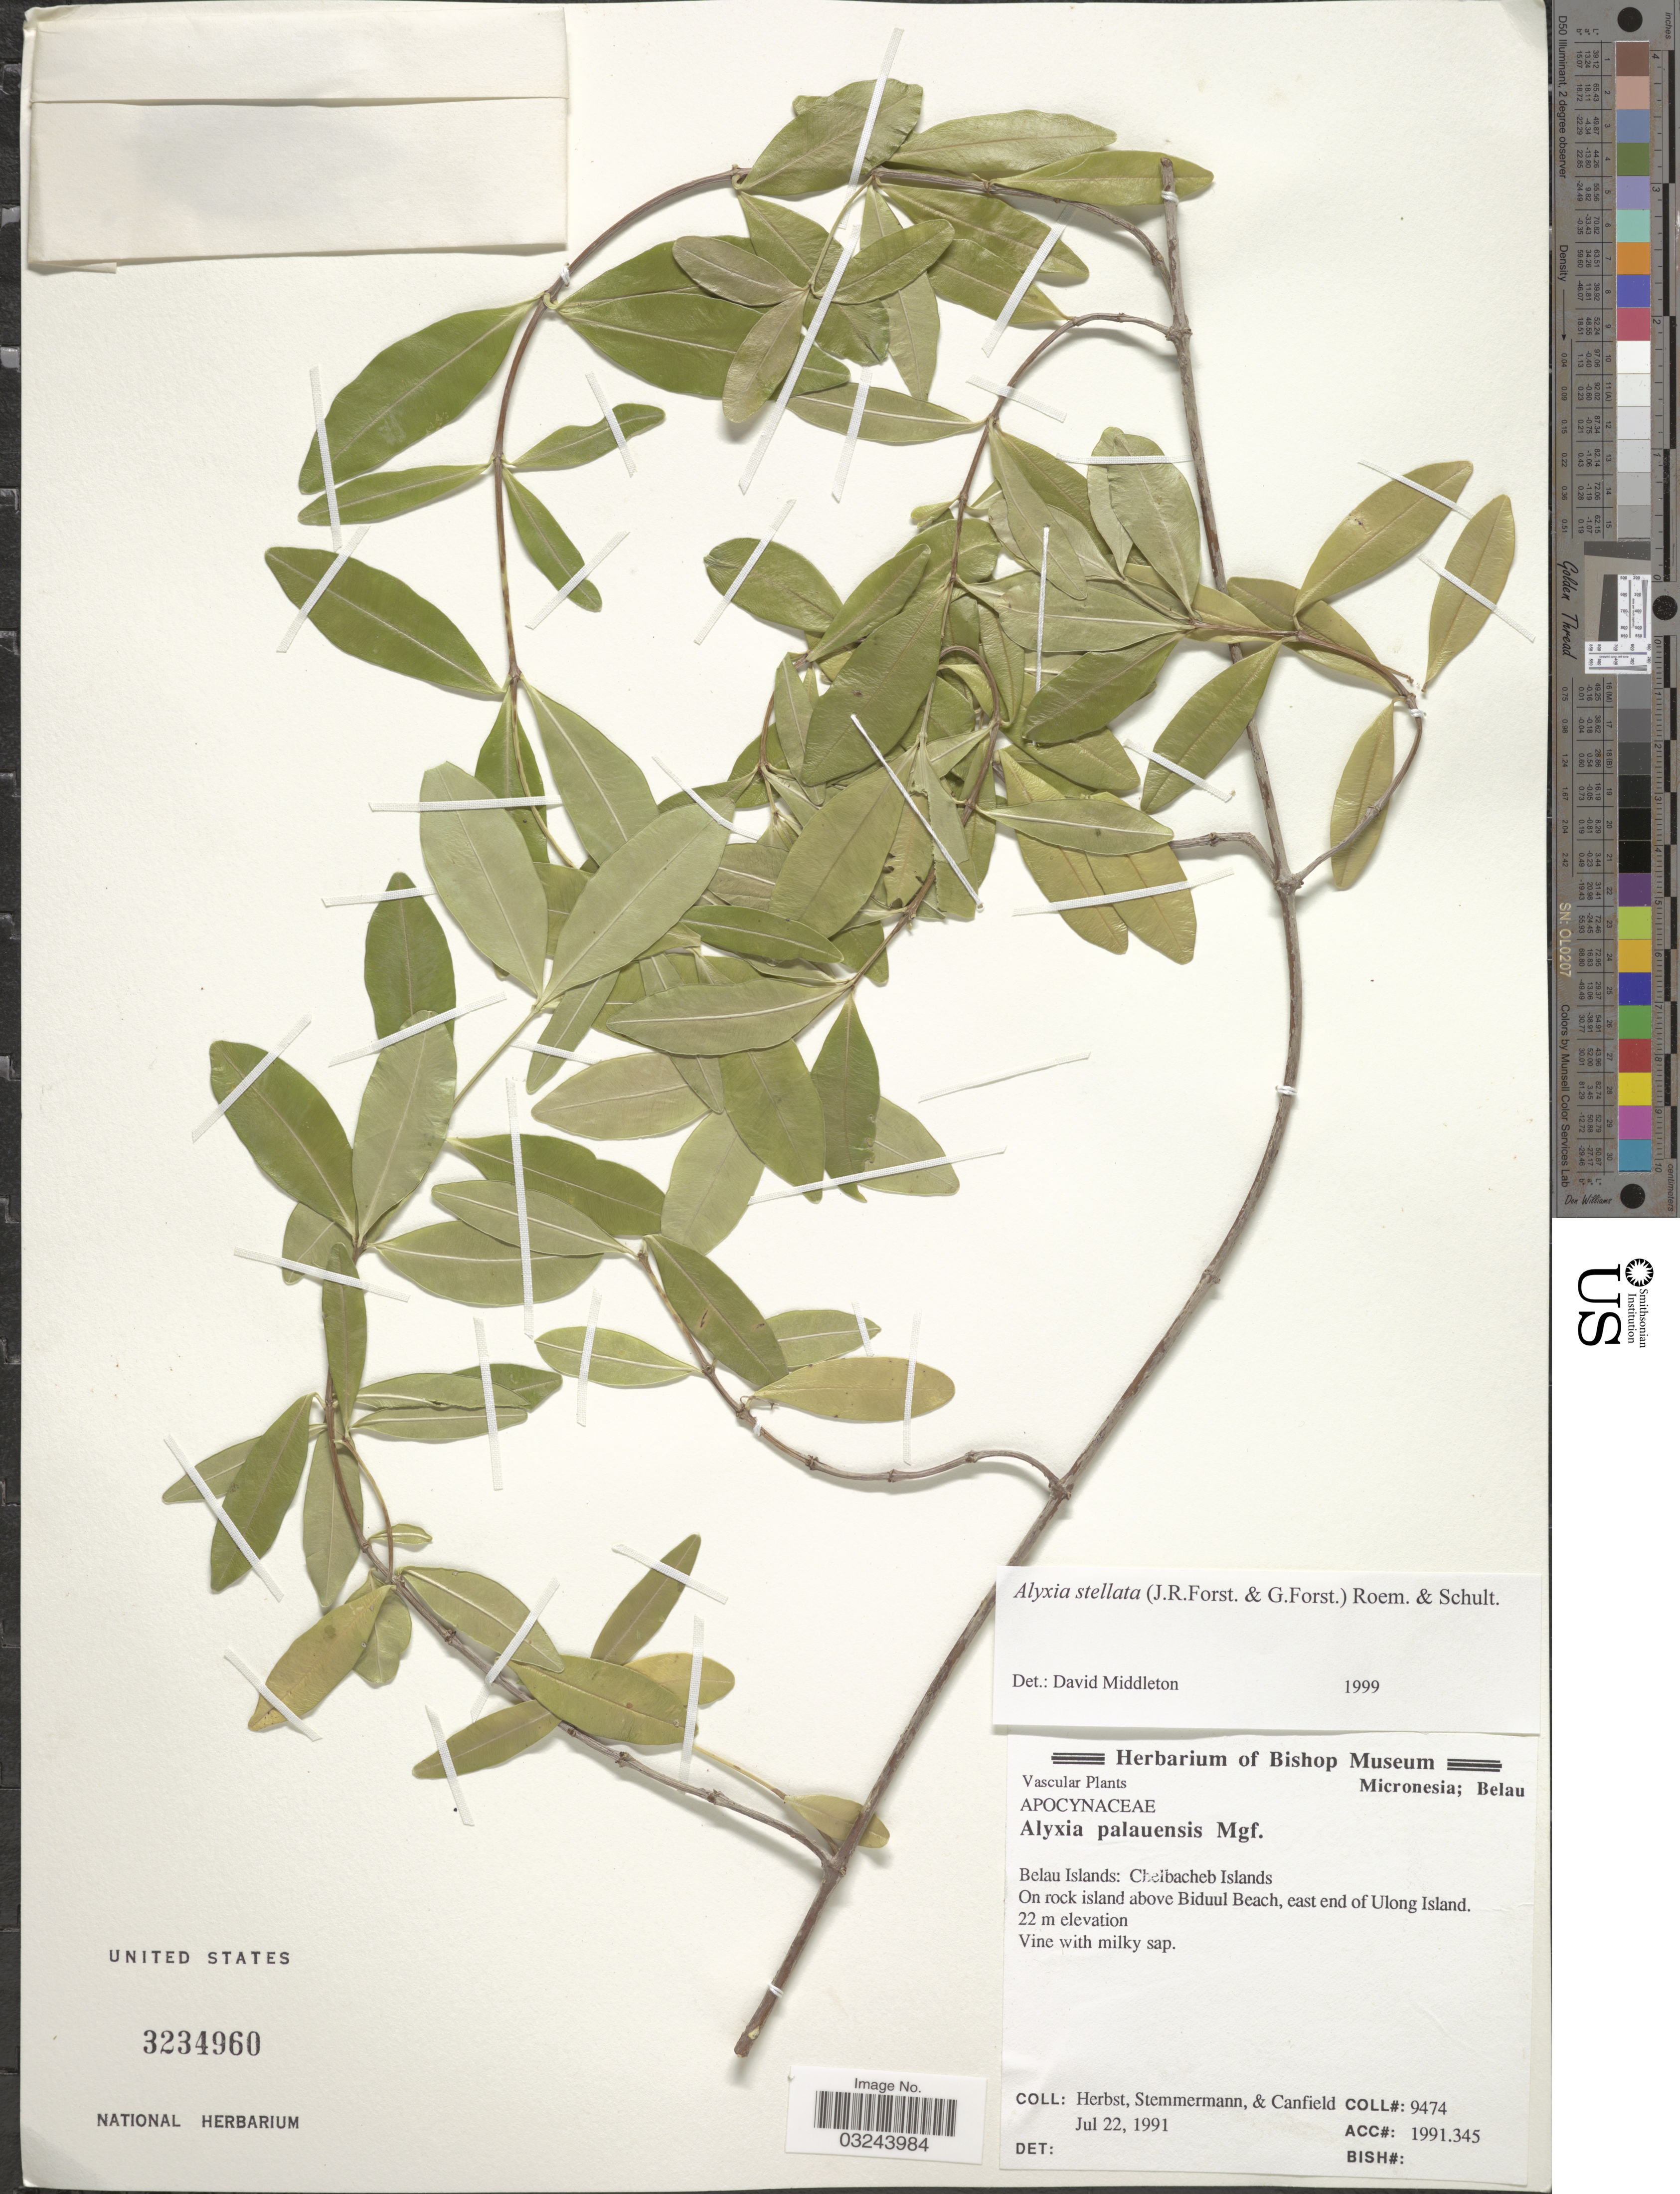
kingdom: Plantae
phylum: Tracheophyta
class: Magnoliopsida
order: Gentianales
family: Apocynaceae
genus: Alyxia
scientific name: Alyxia stellata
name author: (J.R. Forst. & G. Forst.) Roem. & Schult.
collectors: -. Herbst, -. Stemmermann & -. Canfield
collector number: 9474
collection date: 1991-07-22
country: Palau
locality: Micronesia. Belau Islands: Chelbacheb Islands. On rock island above Biduul Beach, east end of Ulong Island.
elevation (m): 22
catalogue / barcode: US 3234960